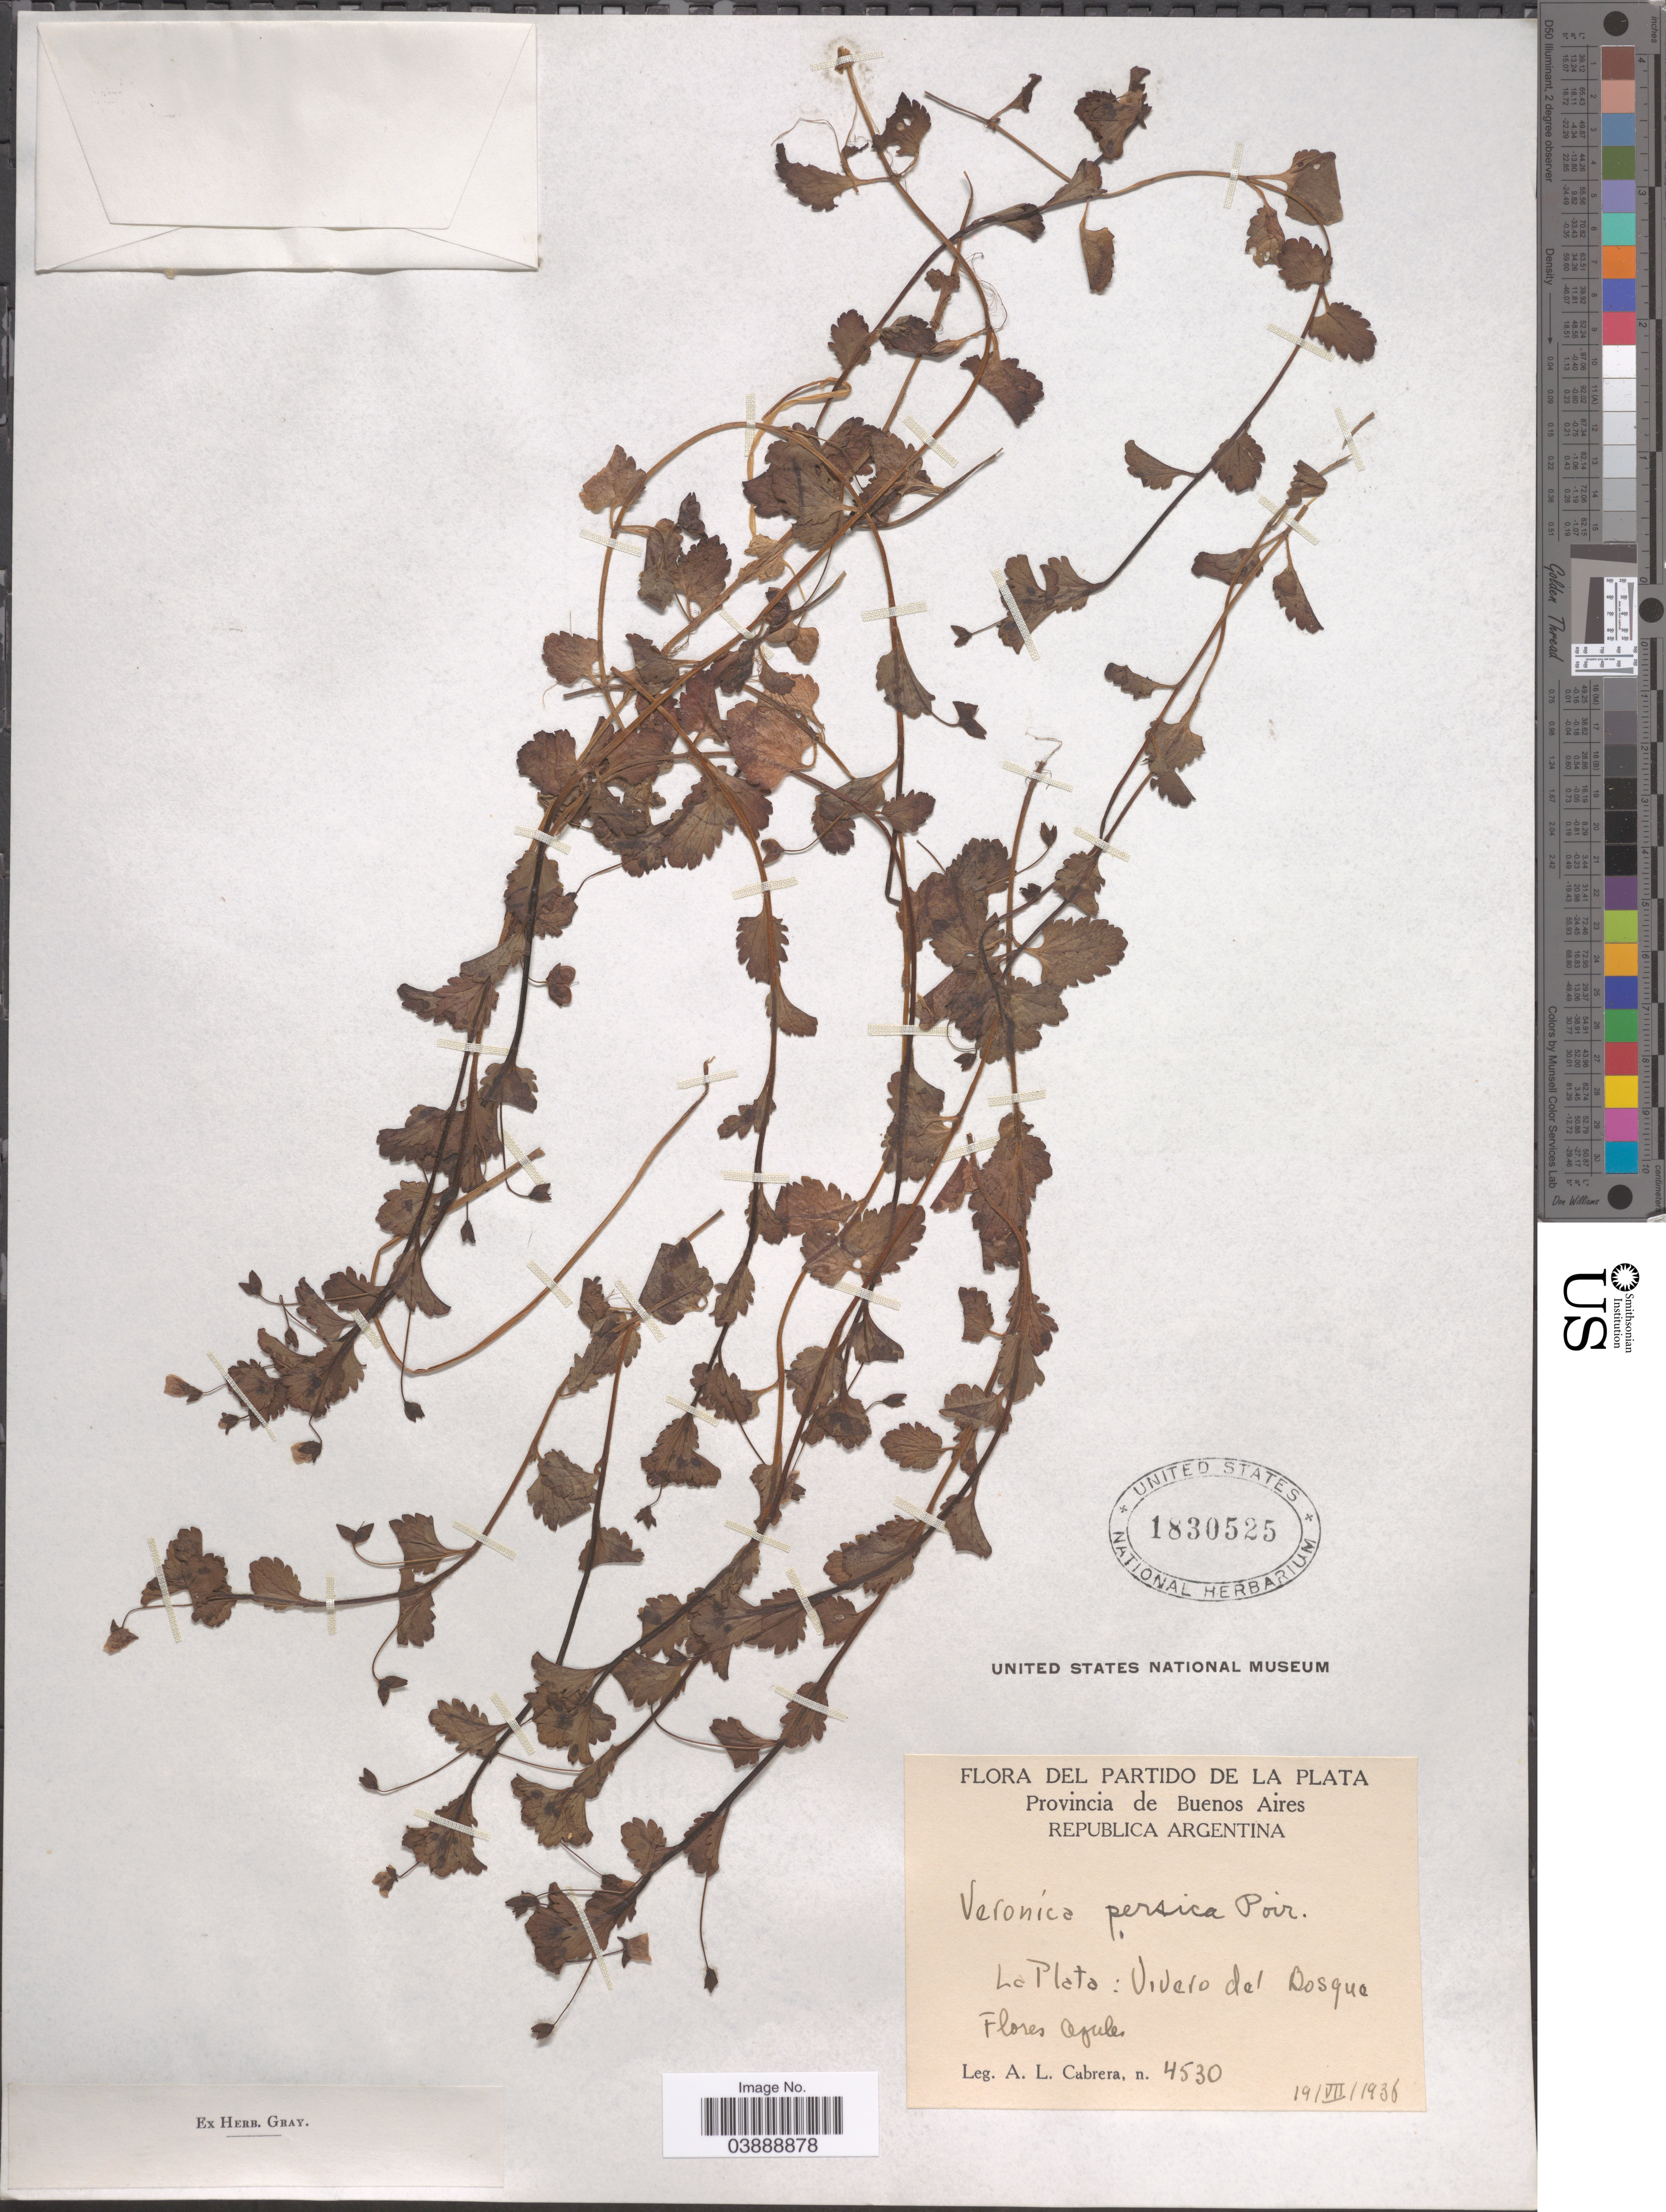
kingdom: Plantae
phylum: Tracheophyta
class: Magnoliopsida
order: Lamiales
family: Plantaginaceae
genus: Veronica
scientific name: Veronica persica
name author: Poir.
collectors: A. L. Cabrera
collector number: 4530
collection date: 1936-07-19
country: Argentina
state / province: Buenos Aires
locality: Partido de La Plata. Republica Argentina. La Plata: Viviro del Bosque.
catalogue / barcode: US 1830525